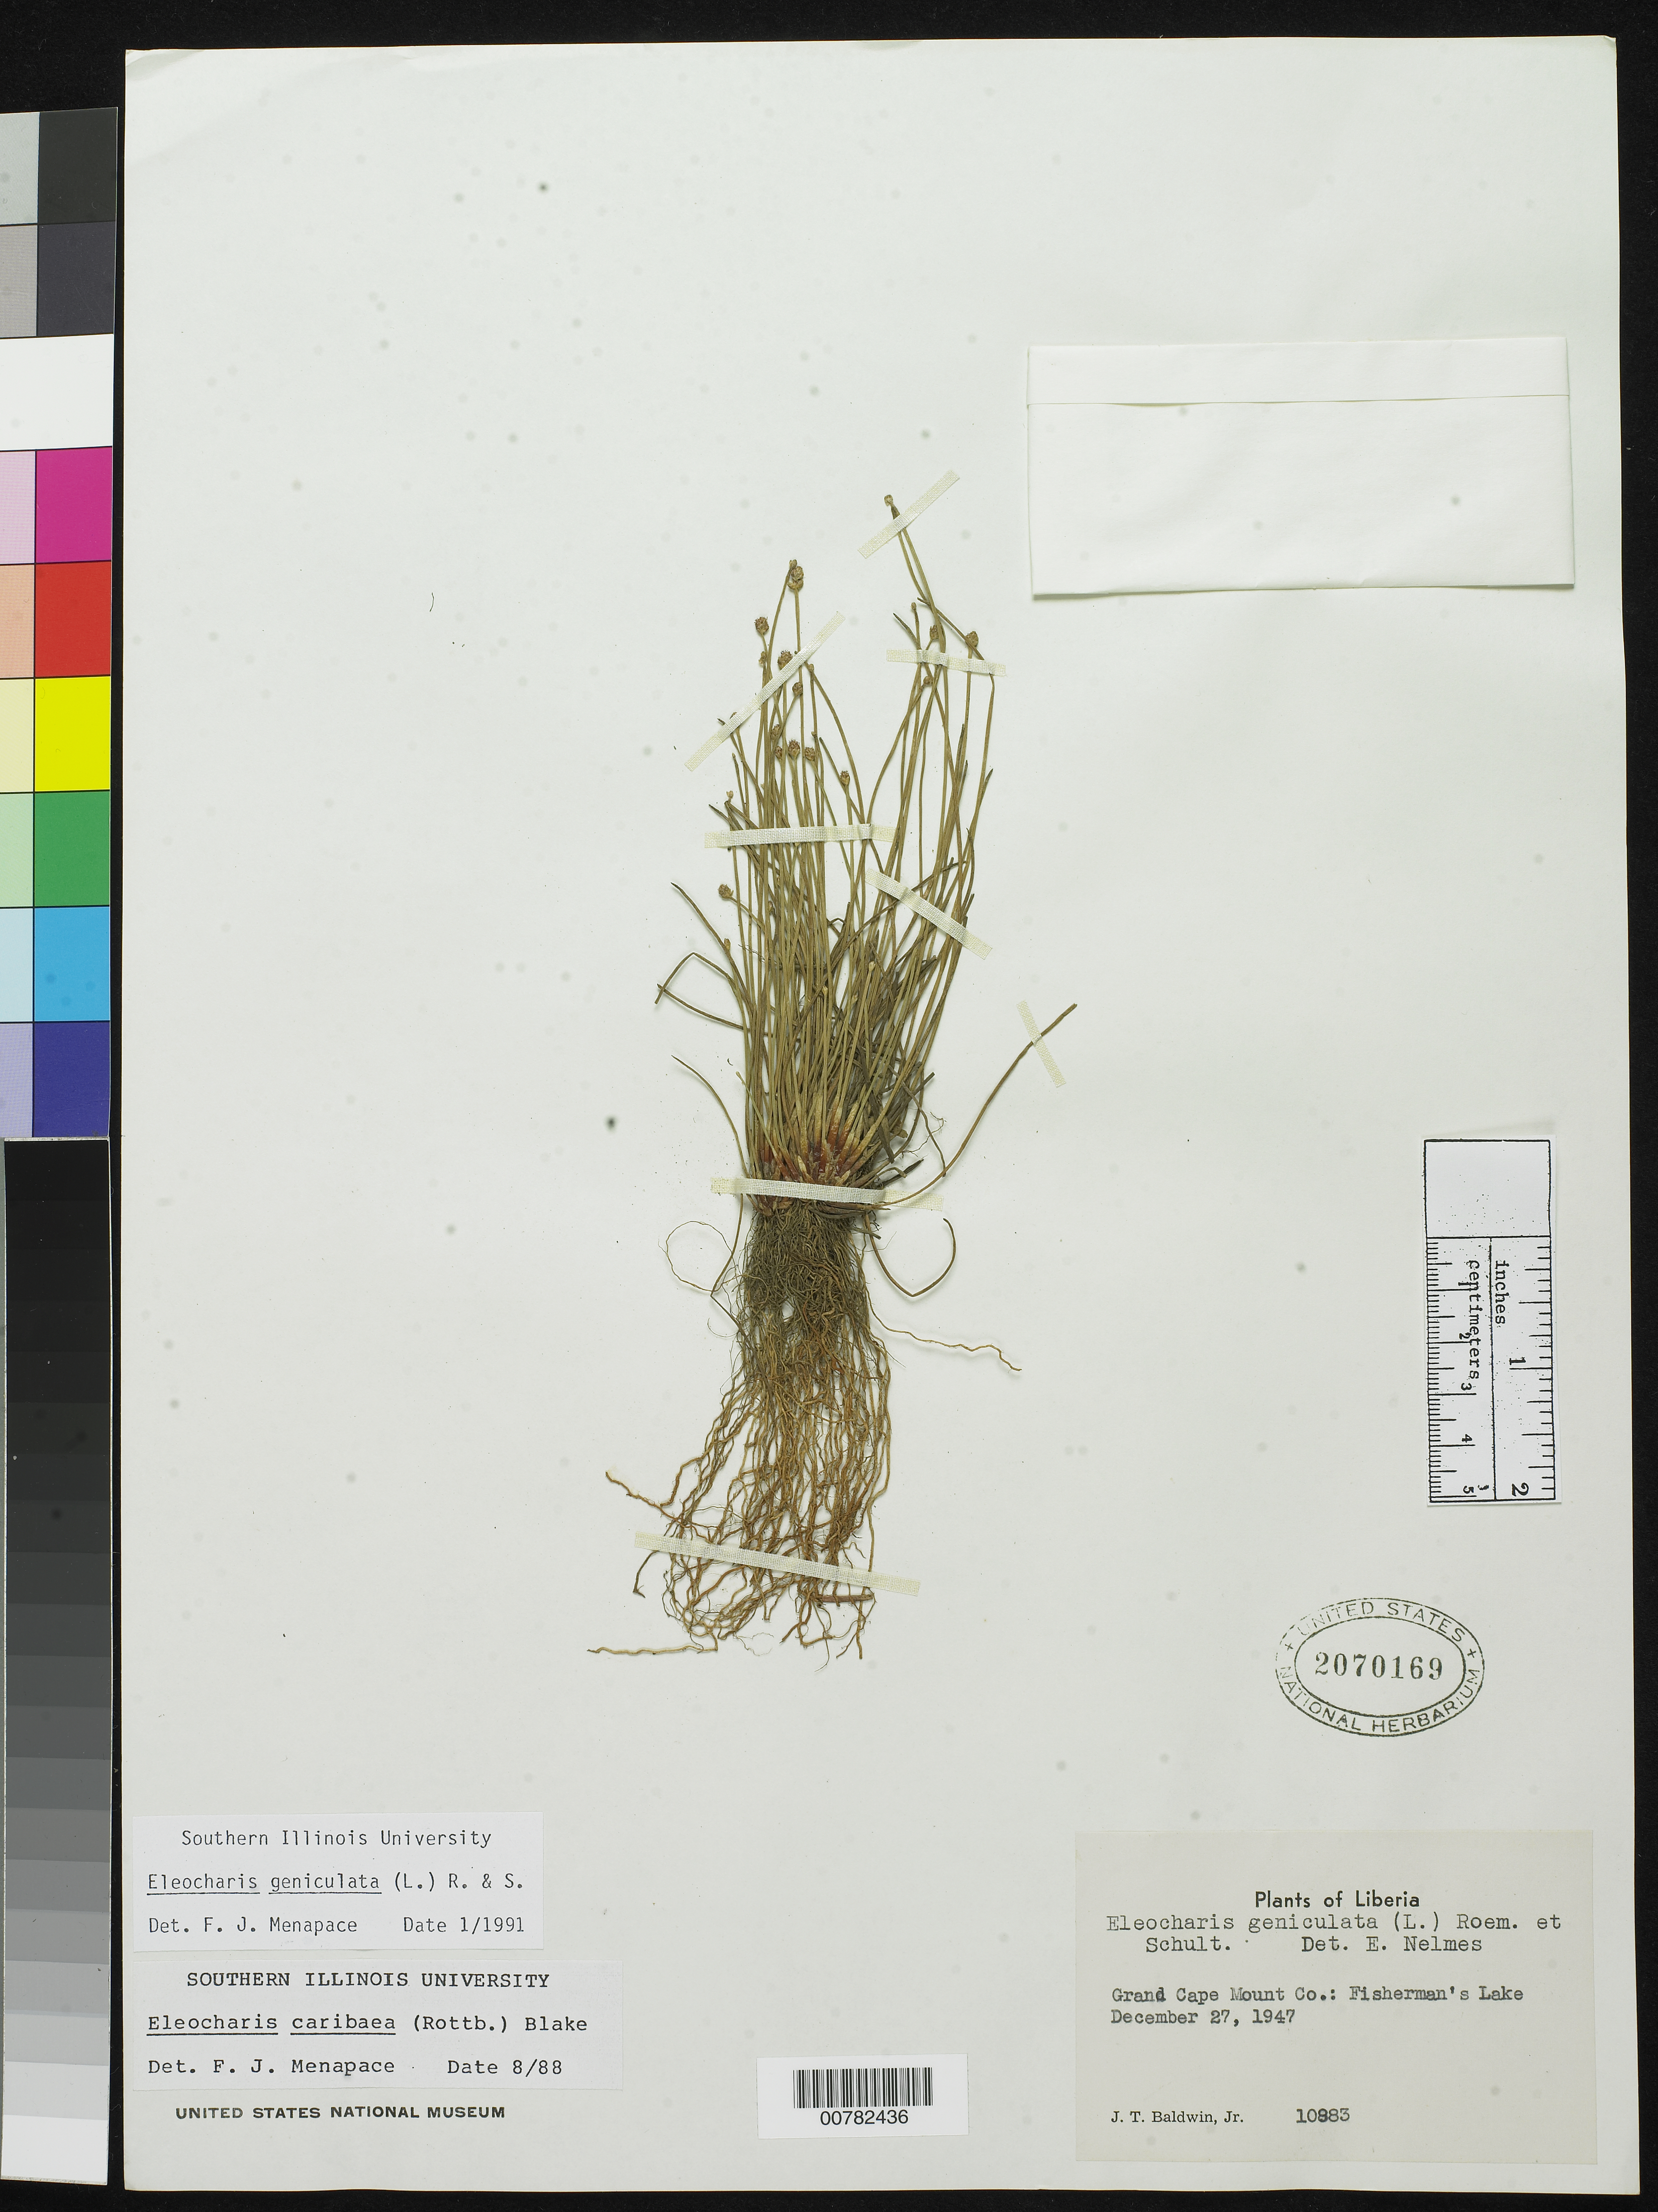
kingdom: Plantae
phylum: Tracheophyta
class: Liliopsida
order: Poales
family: Cyperaceae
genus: Eleocharis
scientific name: Eleocharis geniculata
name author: (L.) Roem. & Schult.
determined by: Menapace, F. J.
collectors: J. T. Baldwin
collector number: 10883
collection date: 1947-12-27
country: Liberia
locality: Grand Cape Mount Co.: Fisherman's Lake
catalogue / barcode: US 2070169